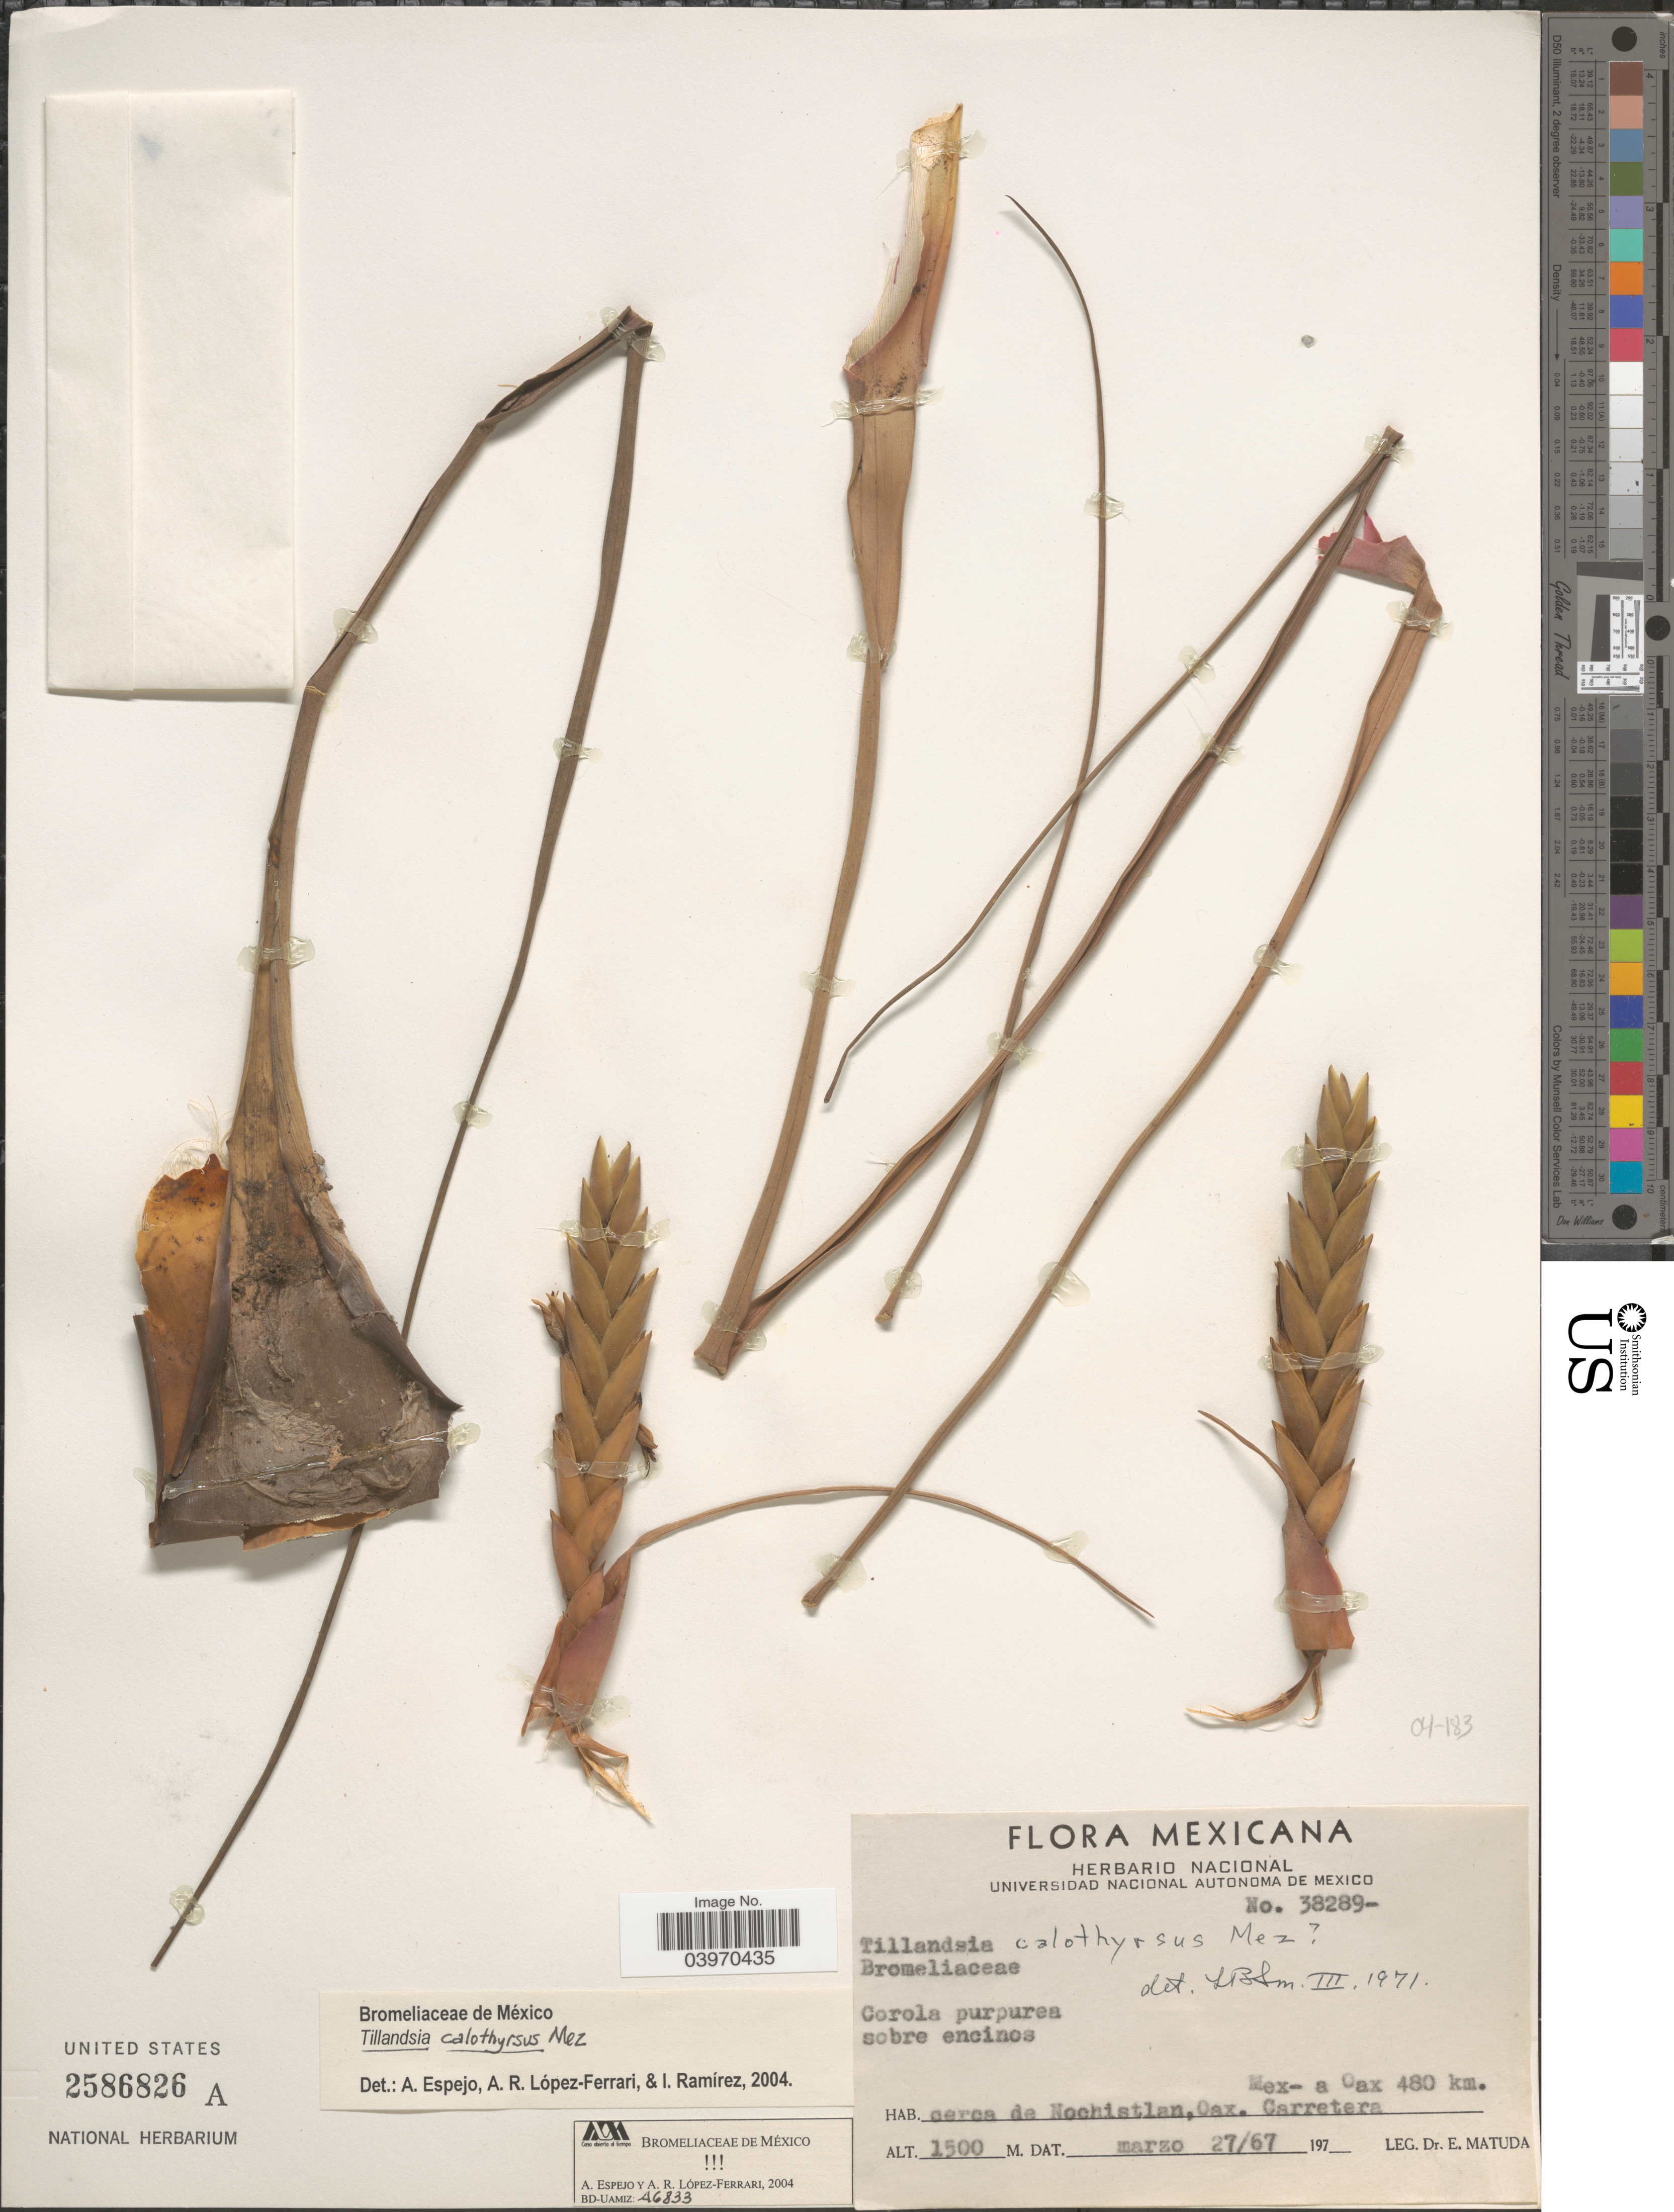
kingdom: Plantae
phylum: Tracheophyta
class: Liliopsida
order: Poales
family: Bromeliaceae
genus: Tillandsia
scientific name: Tillandsia calothyrsus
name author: Mez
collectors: E. Matuda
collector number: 38289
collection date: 1967-03-27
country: Mexico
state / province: Oaxaca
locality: Mex- a Oax 480 km. cerca de Nochistlan, Carretera.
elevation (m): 1500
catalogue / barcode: US 2586826A